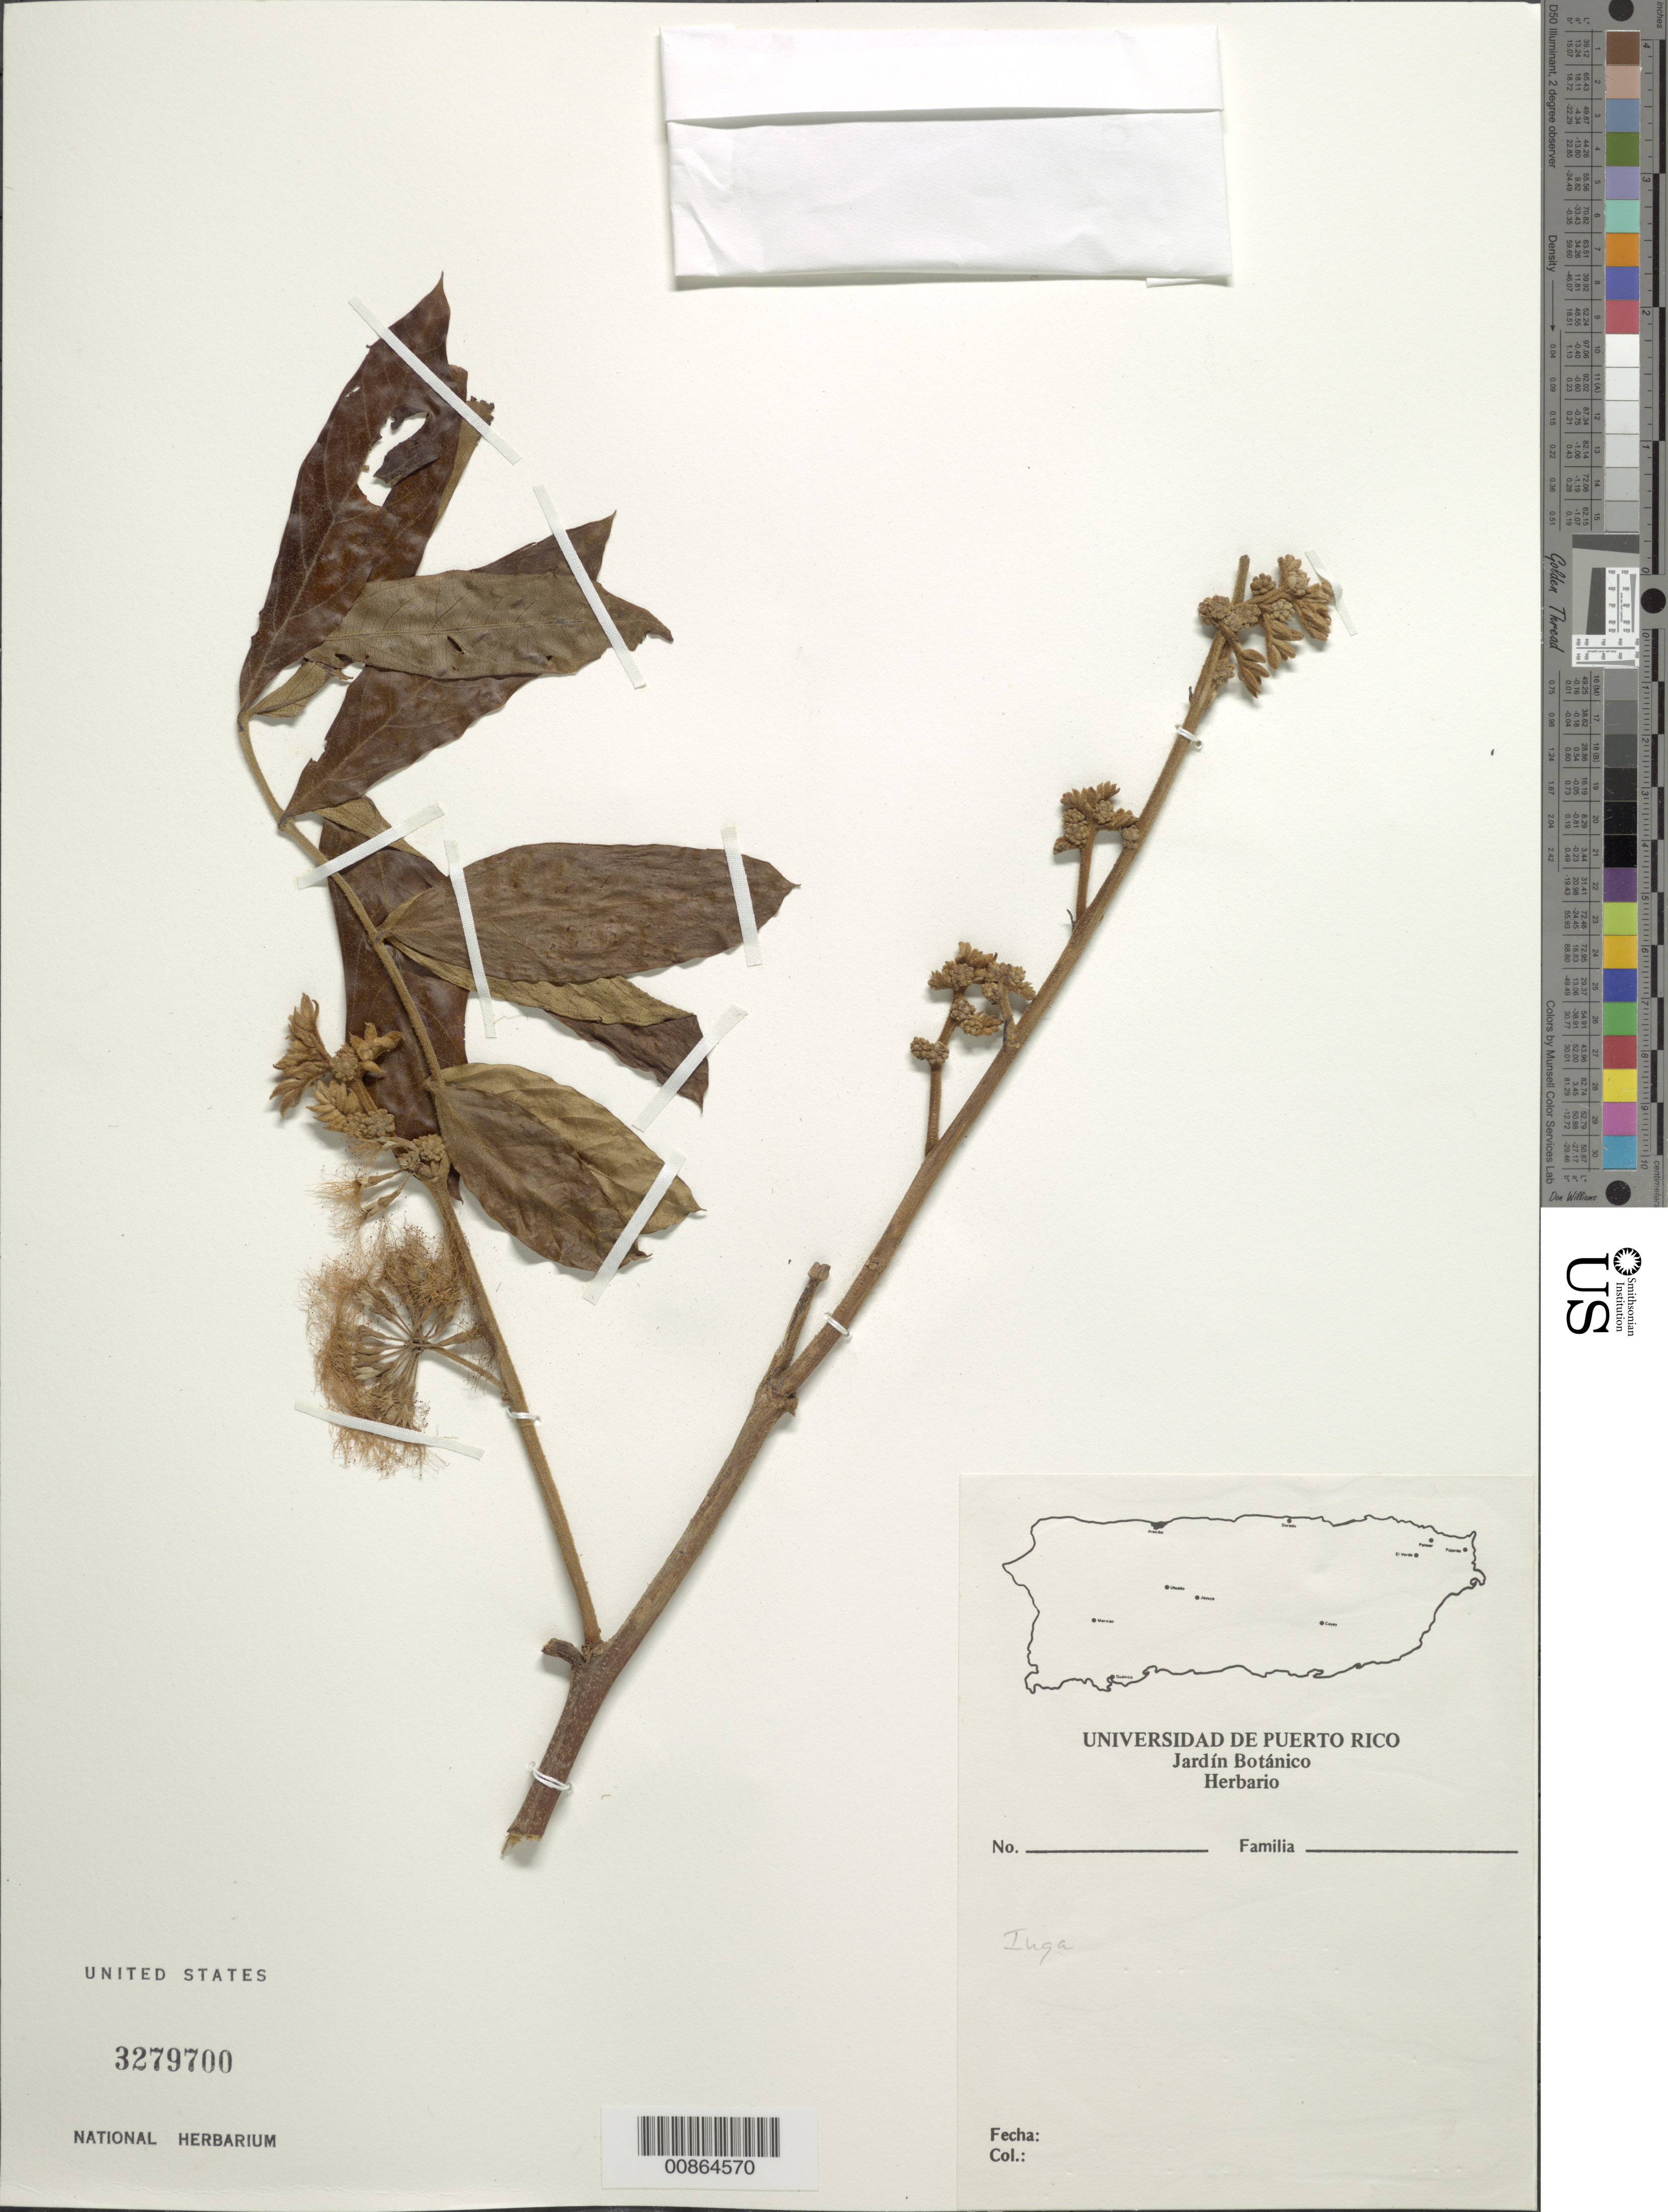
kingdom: Plantae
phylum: Tracheophyta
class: Magnoliopsida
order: Fabales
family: Fabaceae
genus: Inga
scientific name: Inga sp.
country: Puerto Rico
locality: Puerto Rico.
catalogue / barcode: US 3279700